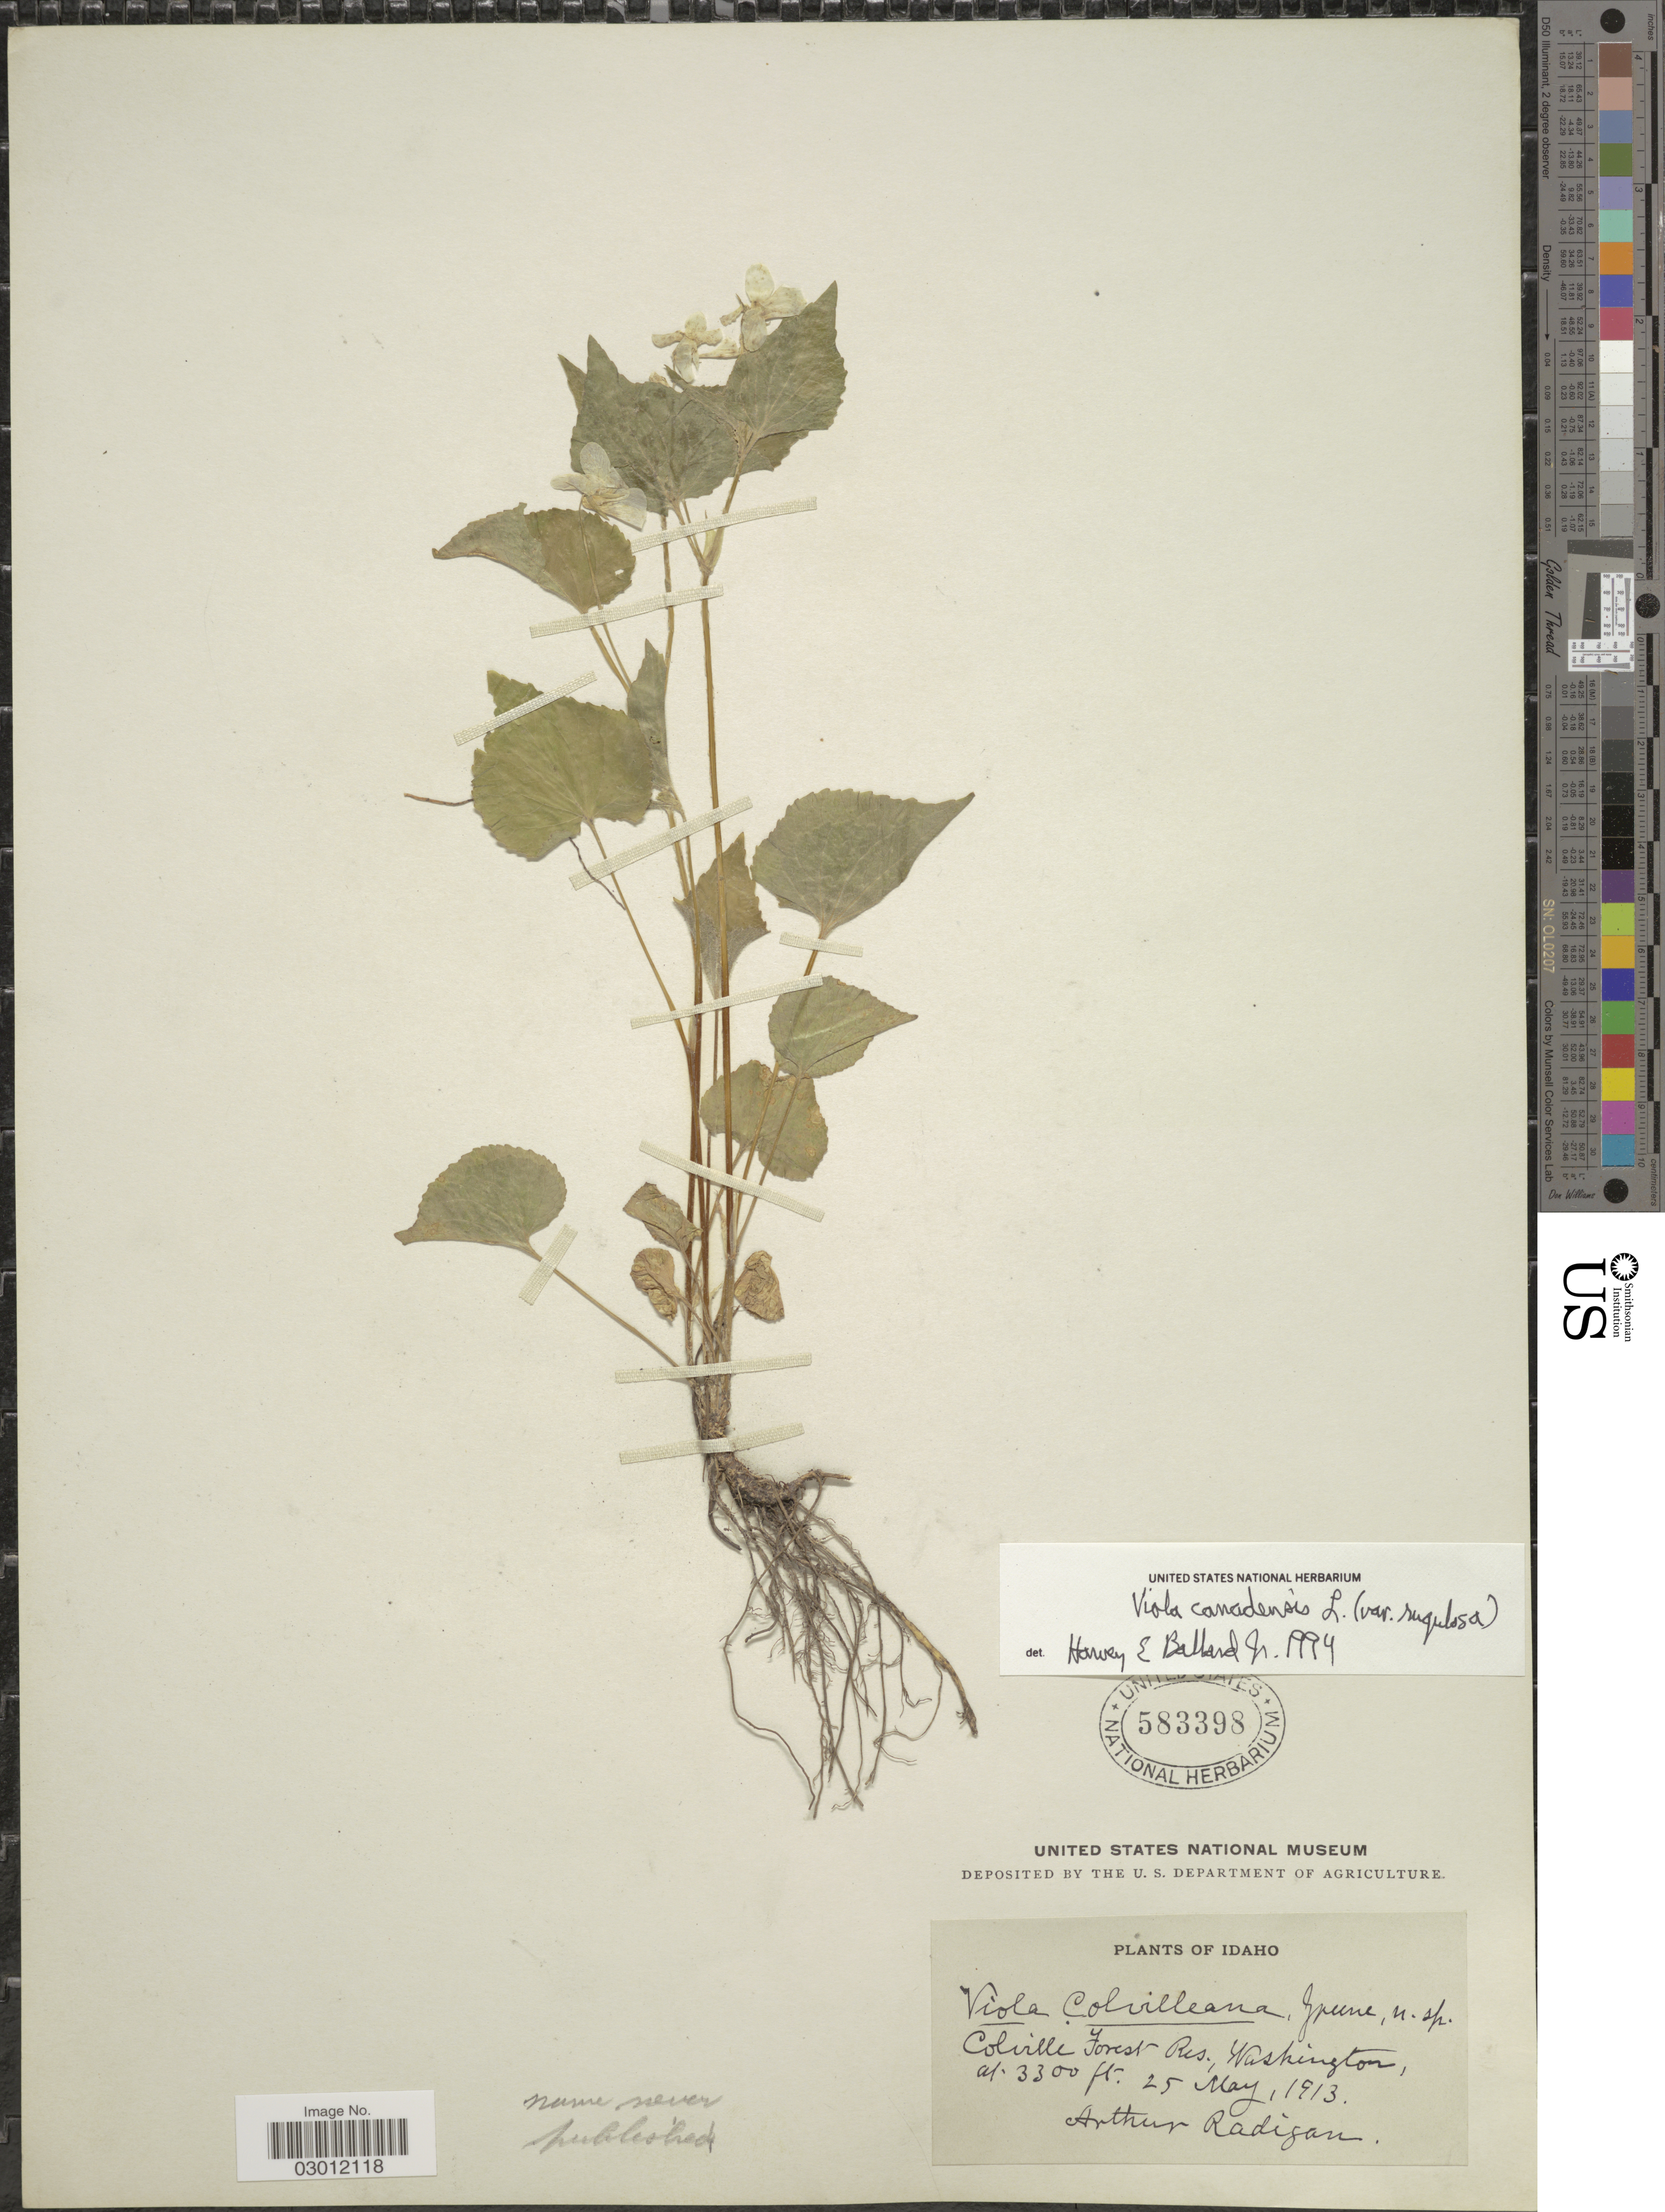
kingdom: Plantae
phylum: Tracheophyta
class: Magnoliopsida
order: Malpighiales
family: Violaceae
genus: Viola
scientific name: Viola canadensis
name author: L.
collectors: A. Radigan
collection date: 1913-05-25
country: United States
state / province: Idaho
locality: Colville Forest Res. Washington.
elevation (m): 1006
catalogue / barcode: US 583398